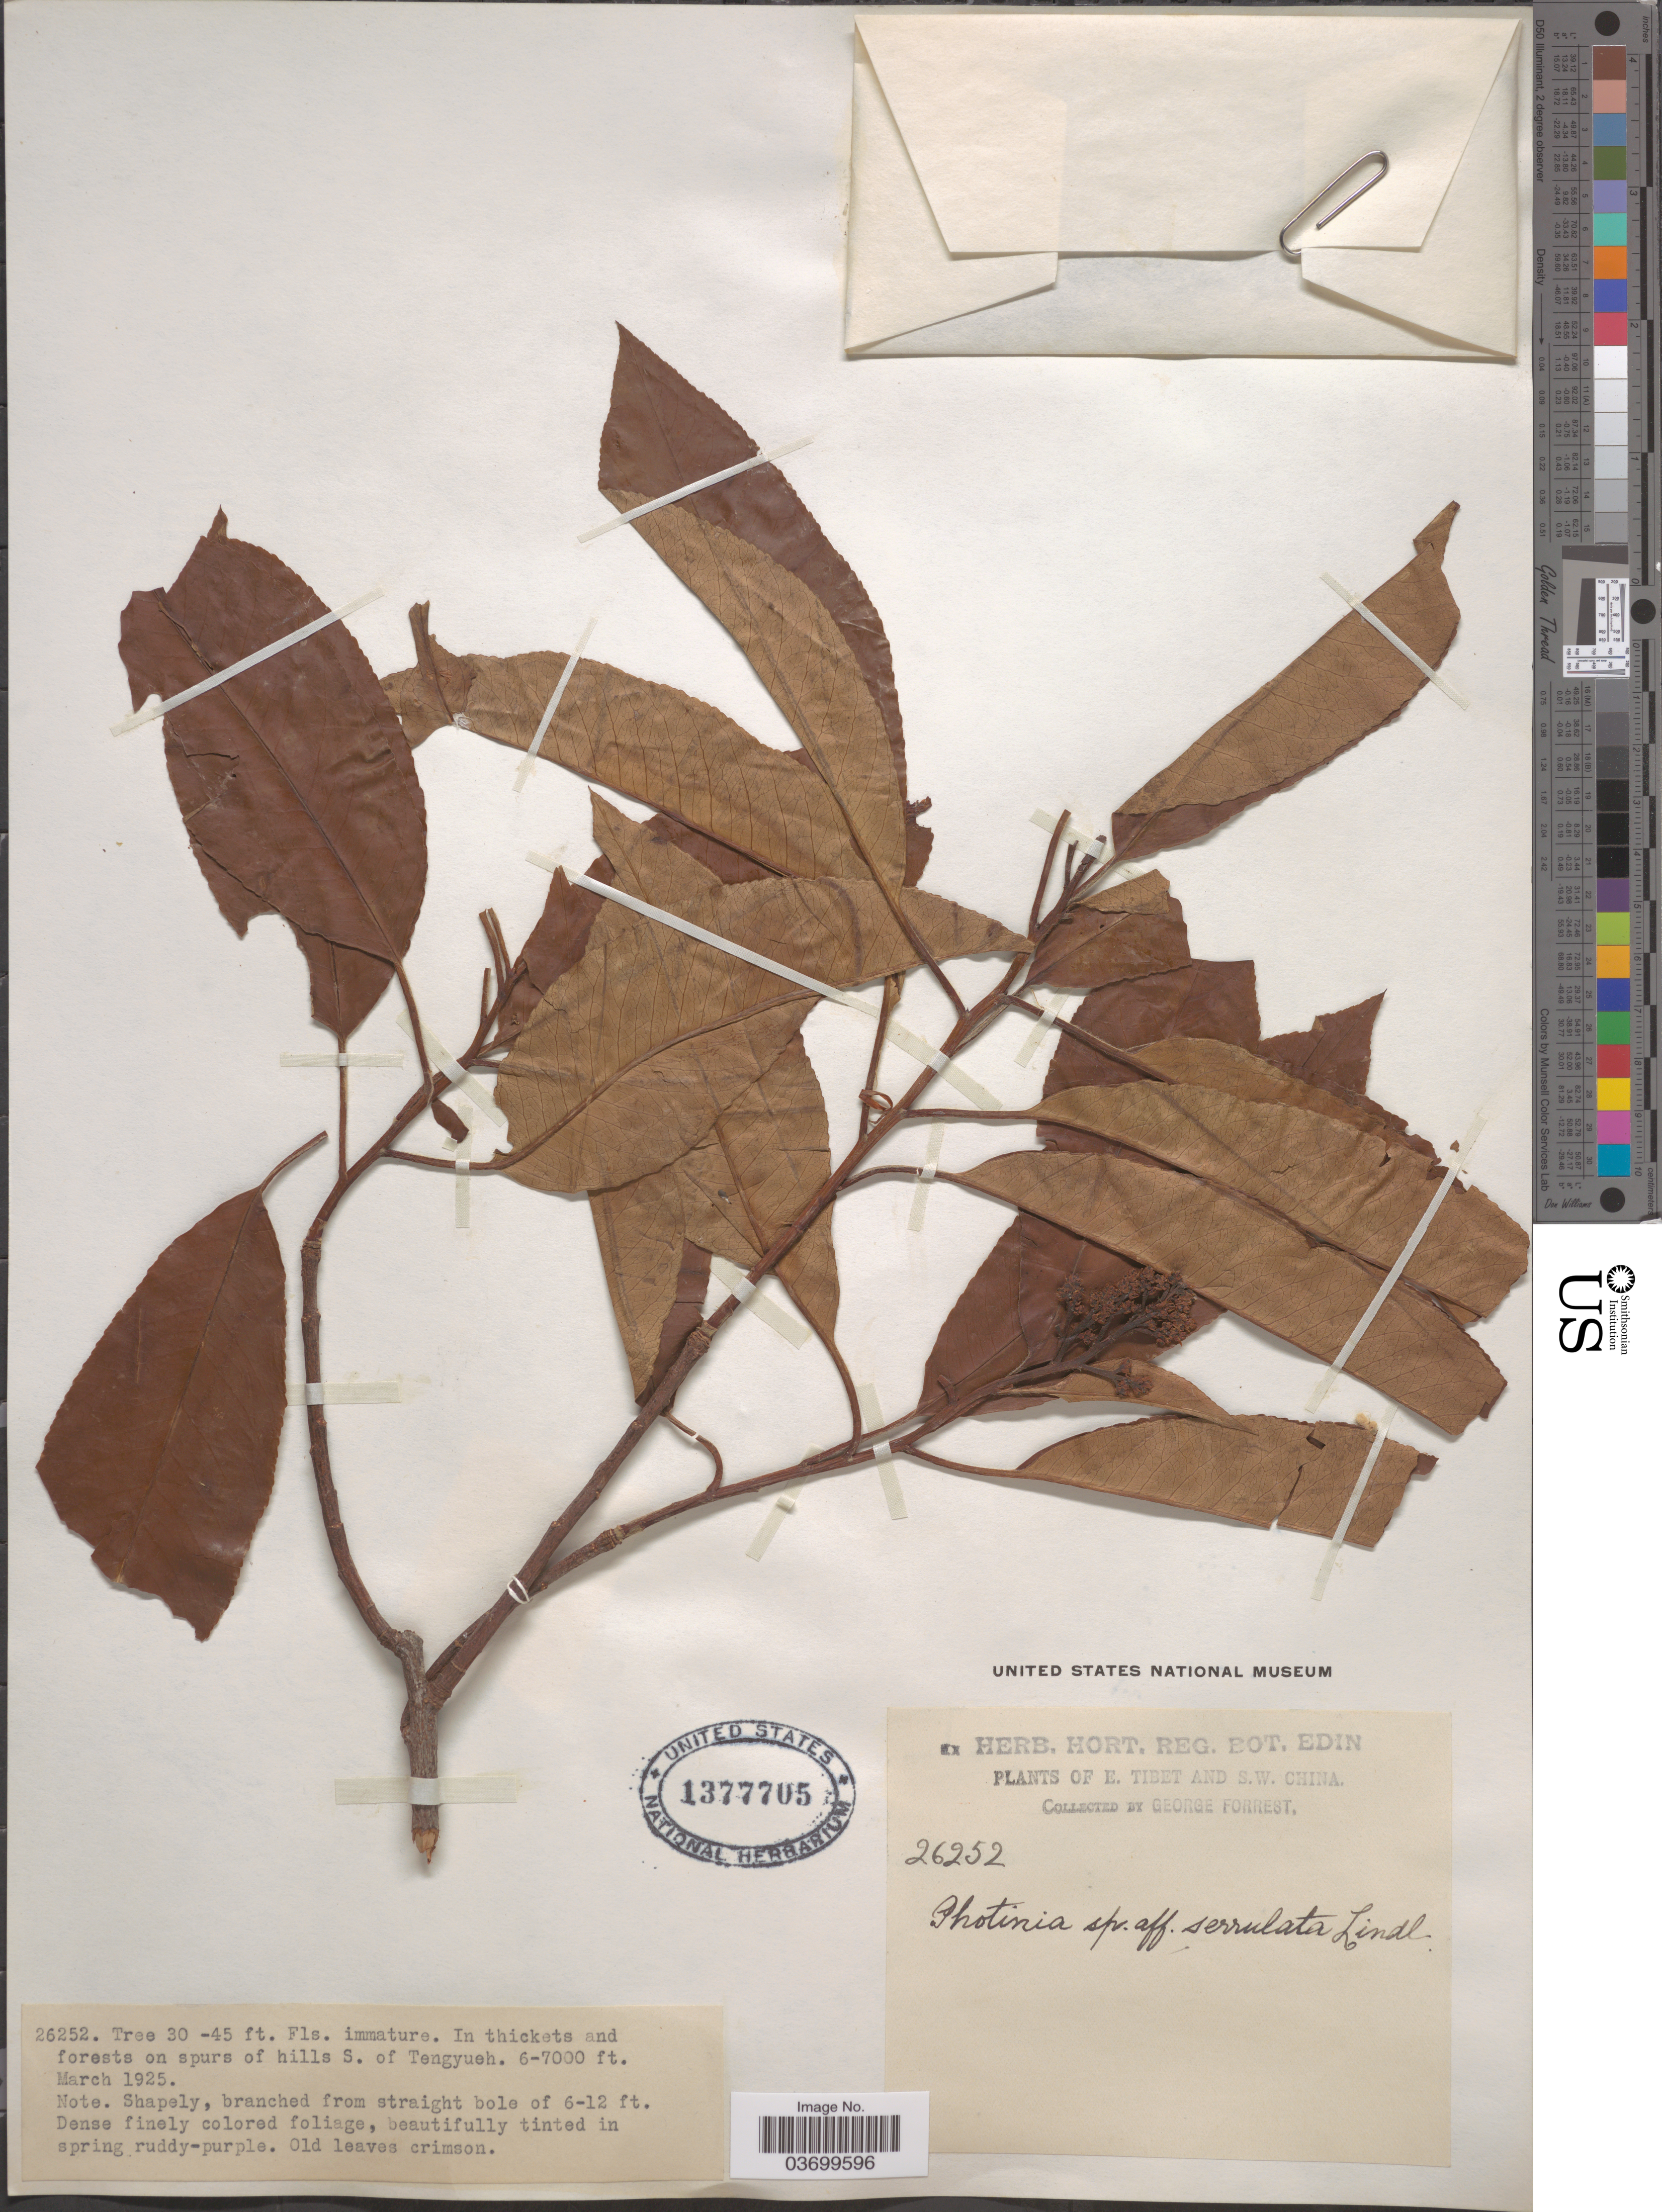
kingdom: Plantae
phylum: Tracheophyta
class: Magnoliopsida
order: Rosales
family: Rosaceae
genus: Photinia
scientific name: Photinia serrulata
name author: Franch. & Sav.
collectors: G. Forrest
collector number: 26252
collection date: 1925-03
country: China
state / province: Xizang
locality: On spurs of hills S. of Tengyueh. E. Tibet and S.W. China.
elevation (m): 1829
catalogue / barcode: US 1377705